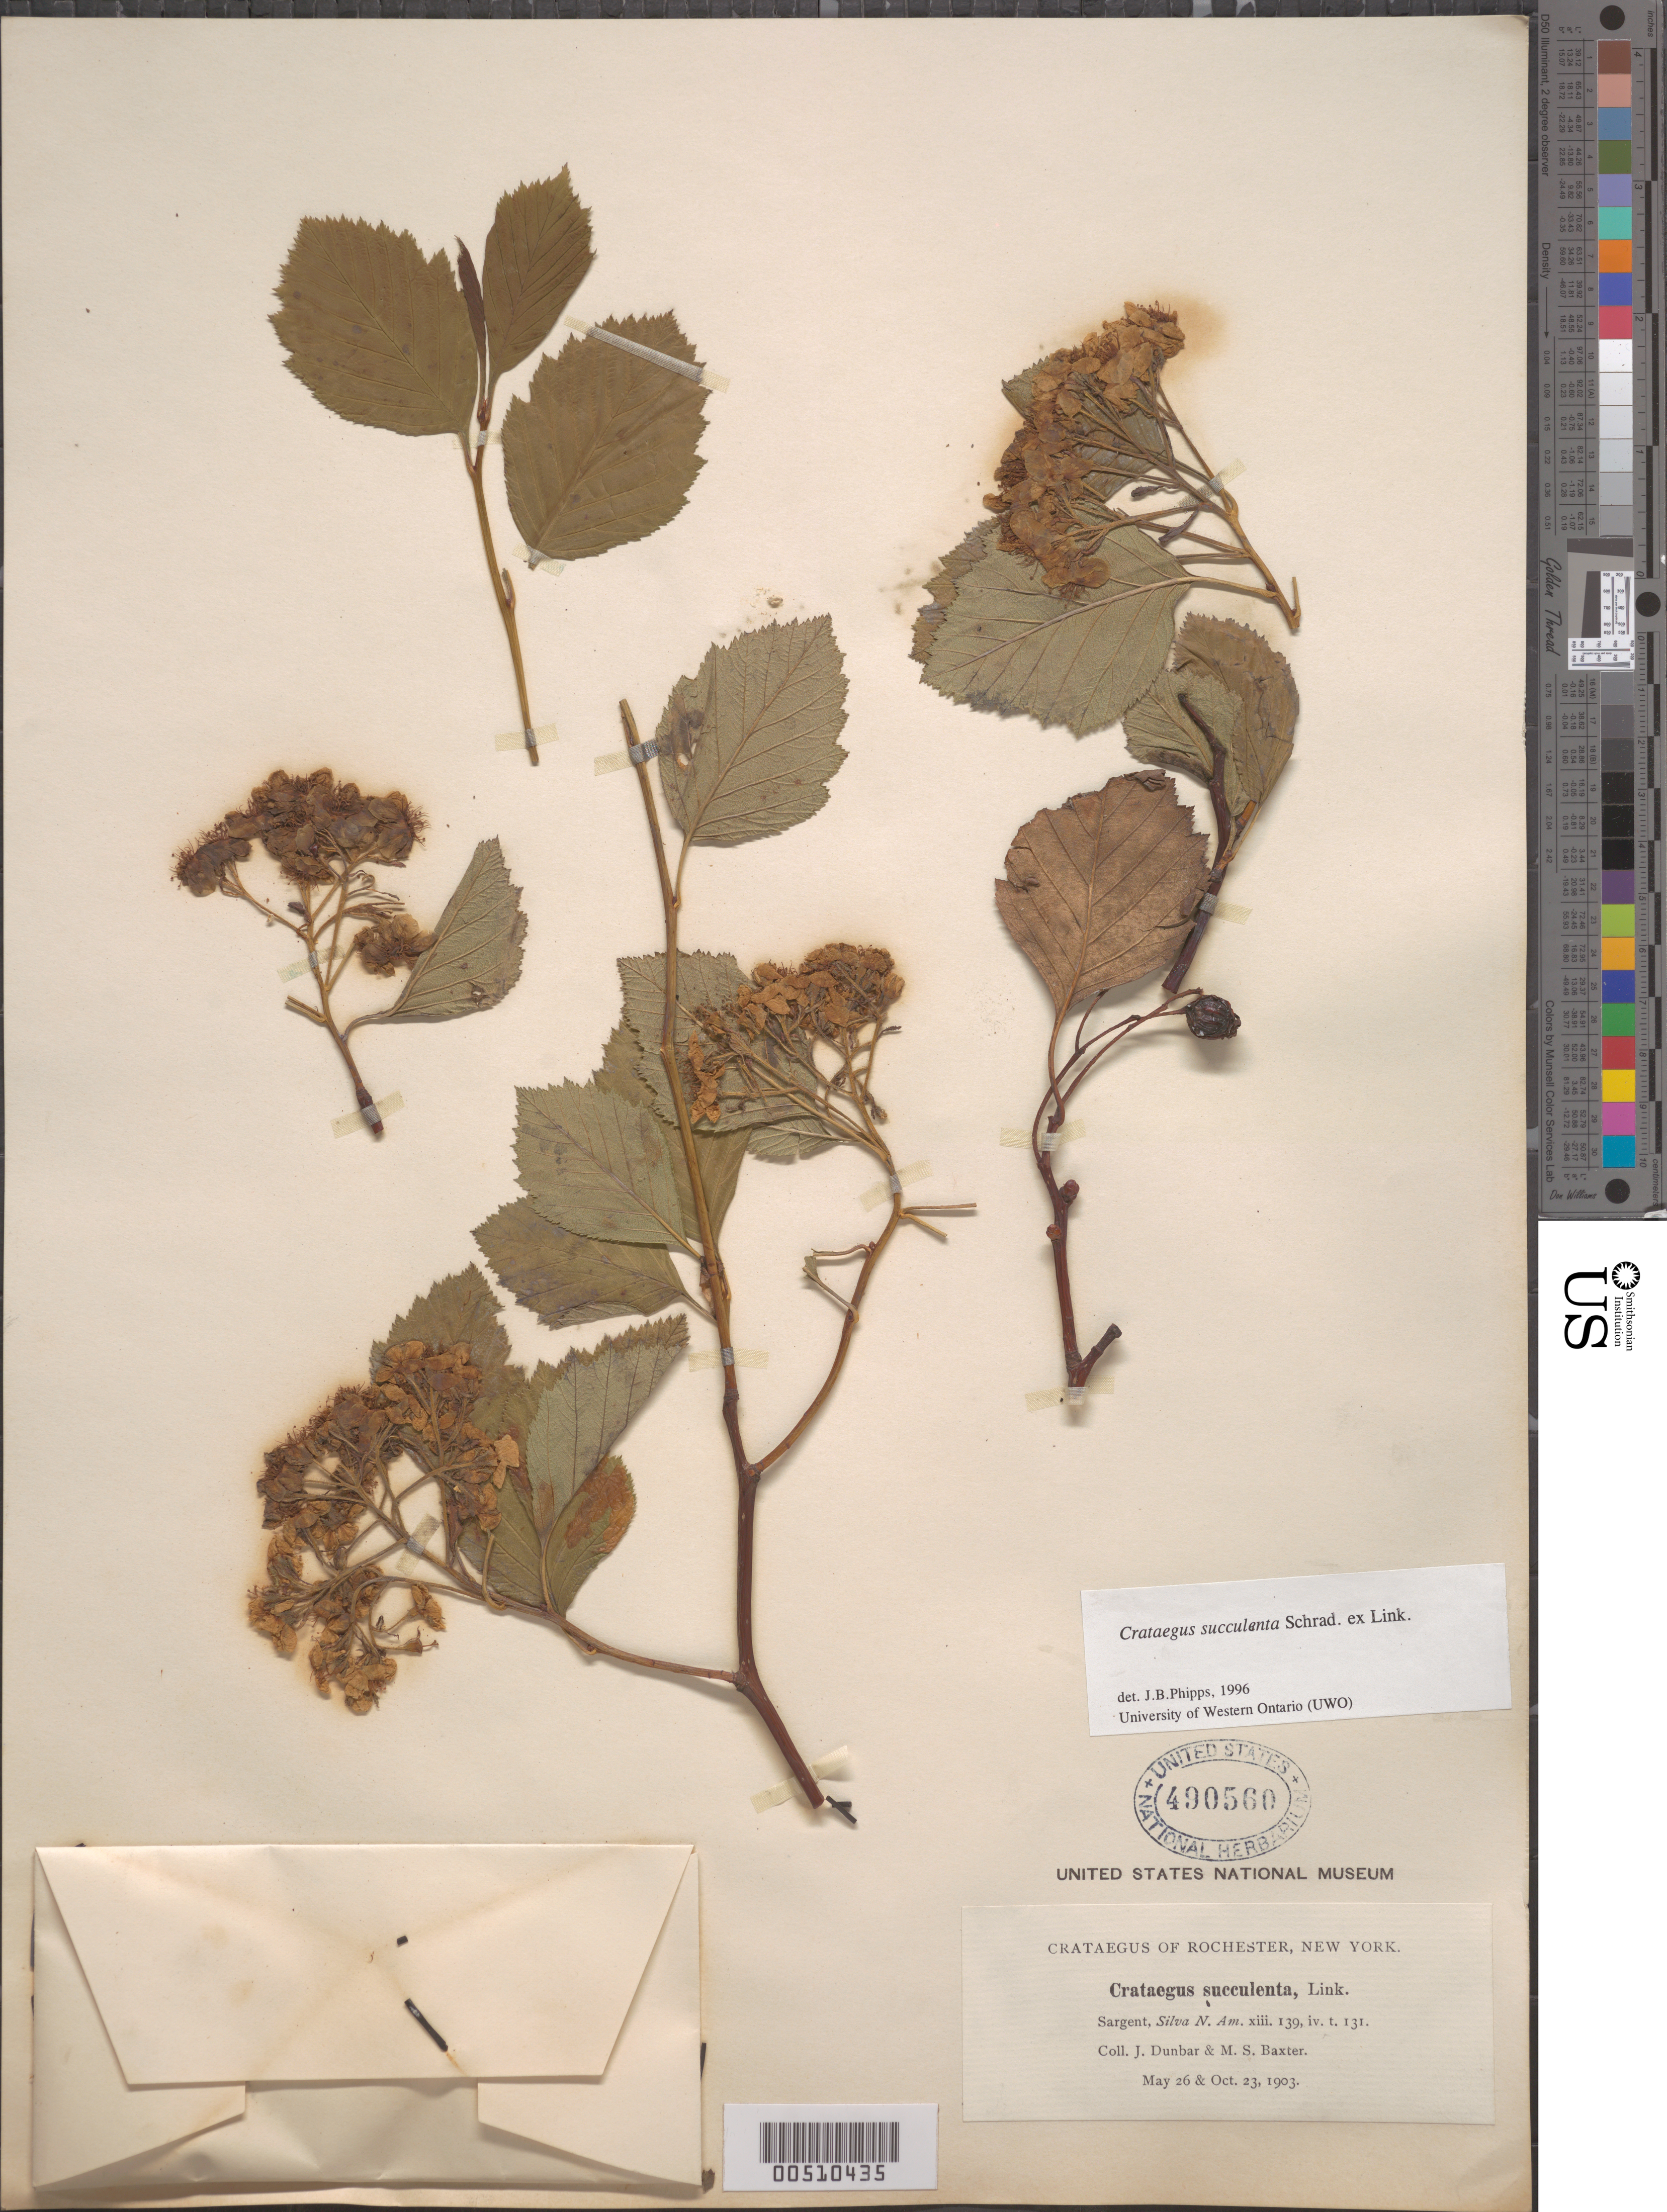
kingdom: Plantae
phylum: Tracheophyta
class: Magnoliopsida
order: Rosales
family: Rosaceae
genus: Crataegus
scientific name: Crataegus succulenta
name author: Schrad. ex Link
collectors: J. Dunbar & M. Baxter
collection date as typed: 26 May 1903 and 23 Oct 1903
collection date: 1903-05-26,1903-10-23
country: United States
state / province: New York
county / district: Monroe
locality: Rochester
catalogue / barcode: US 490560